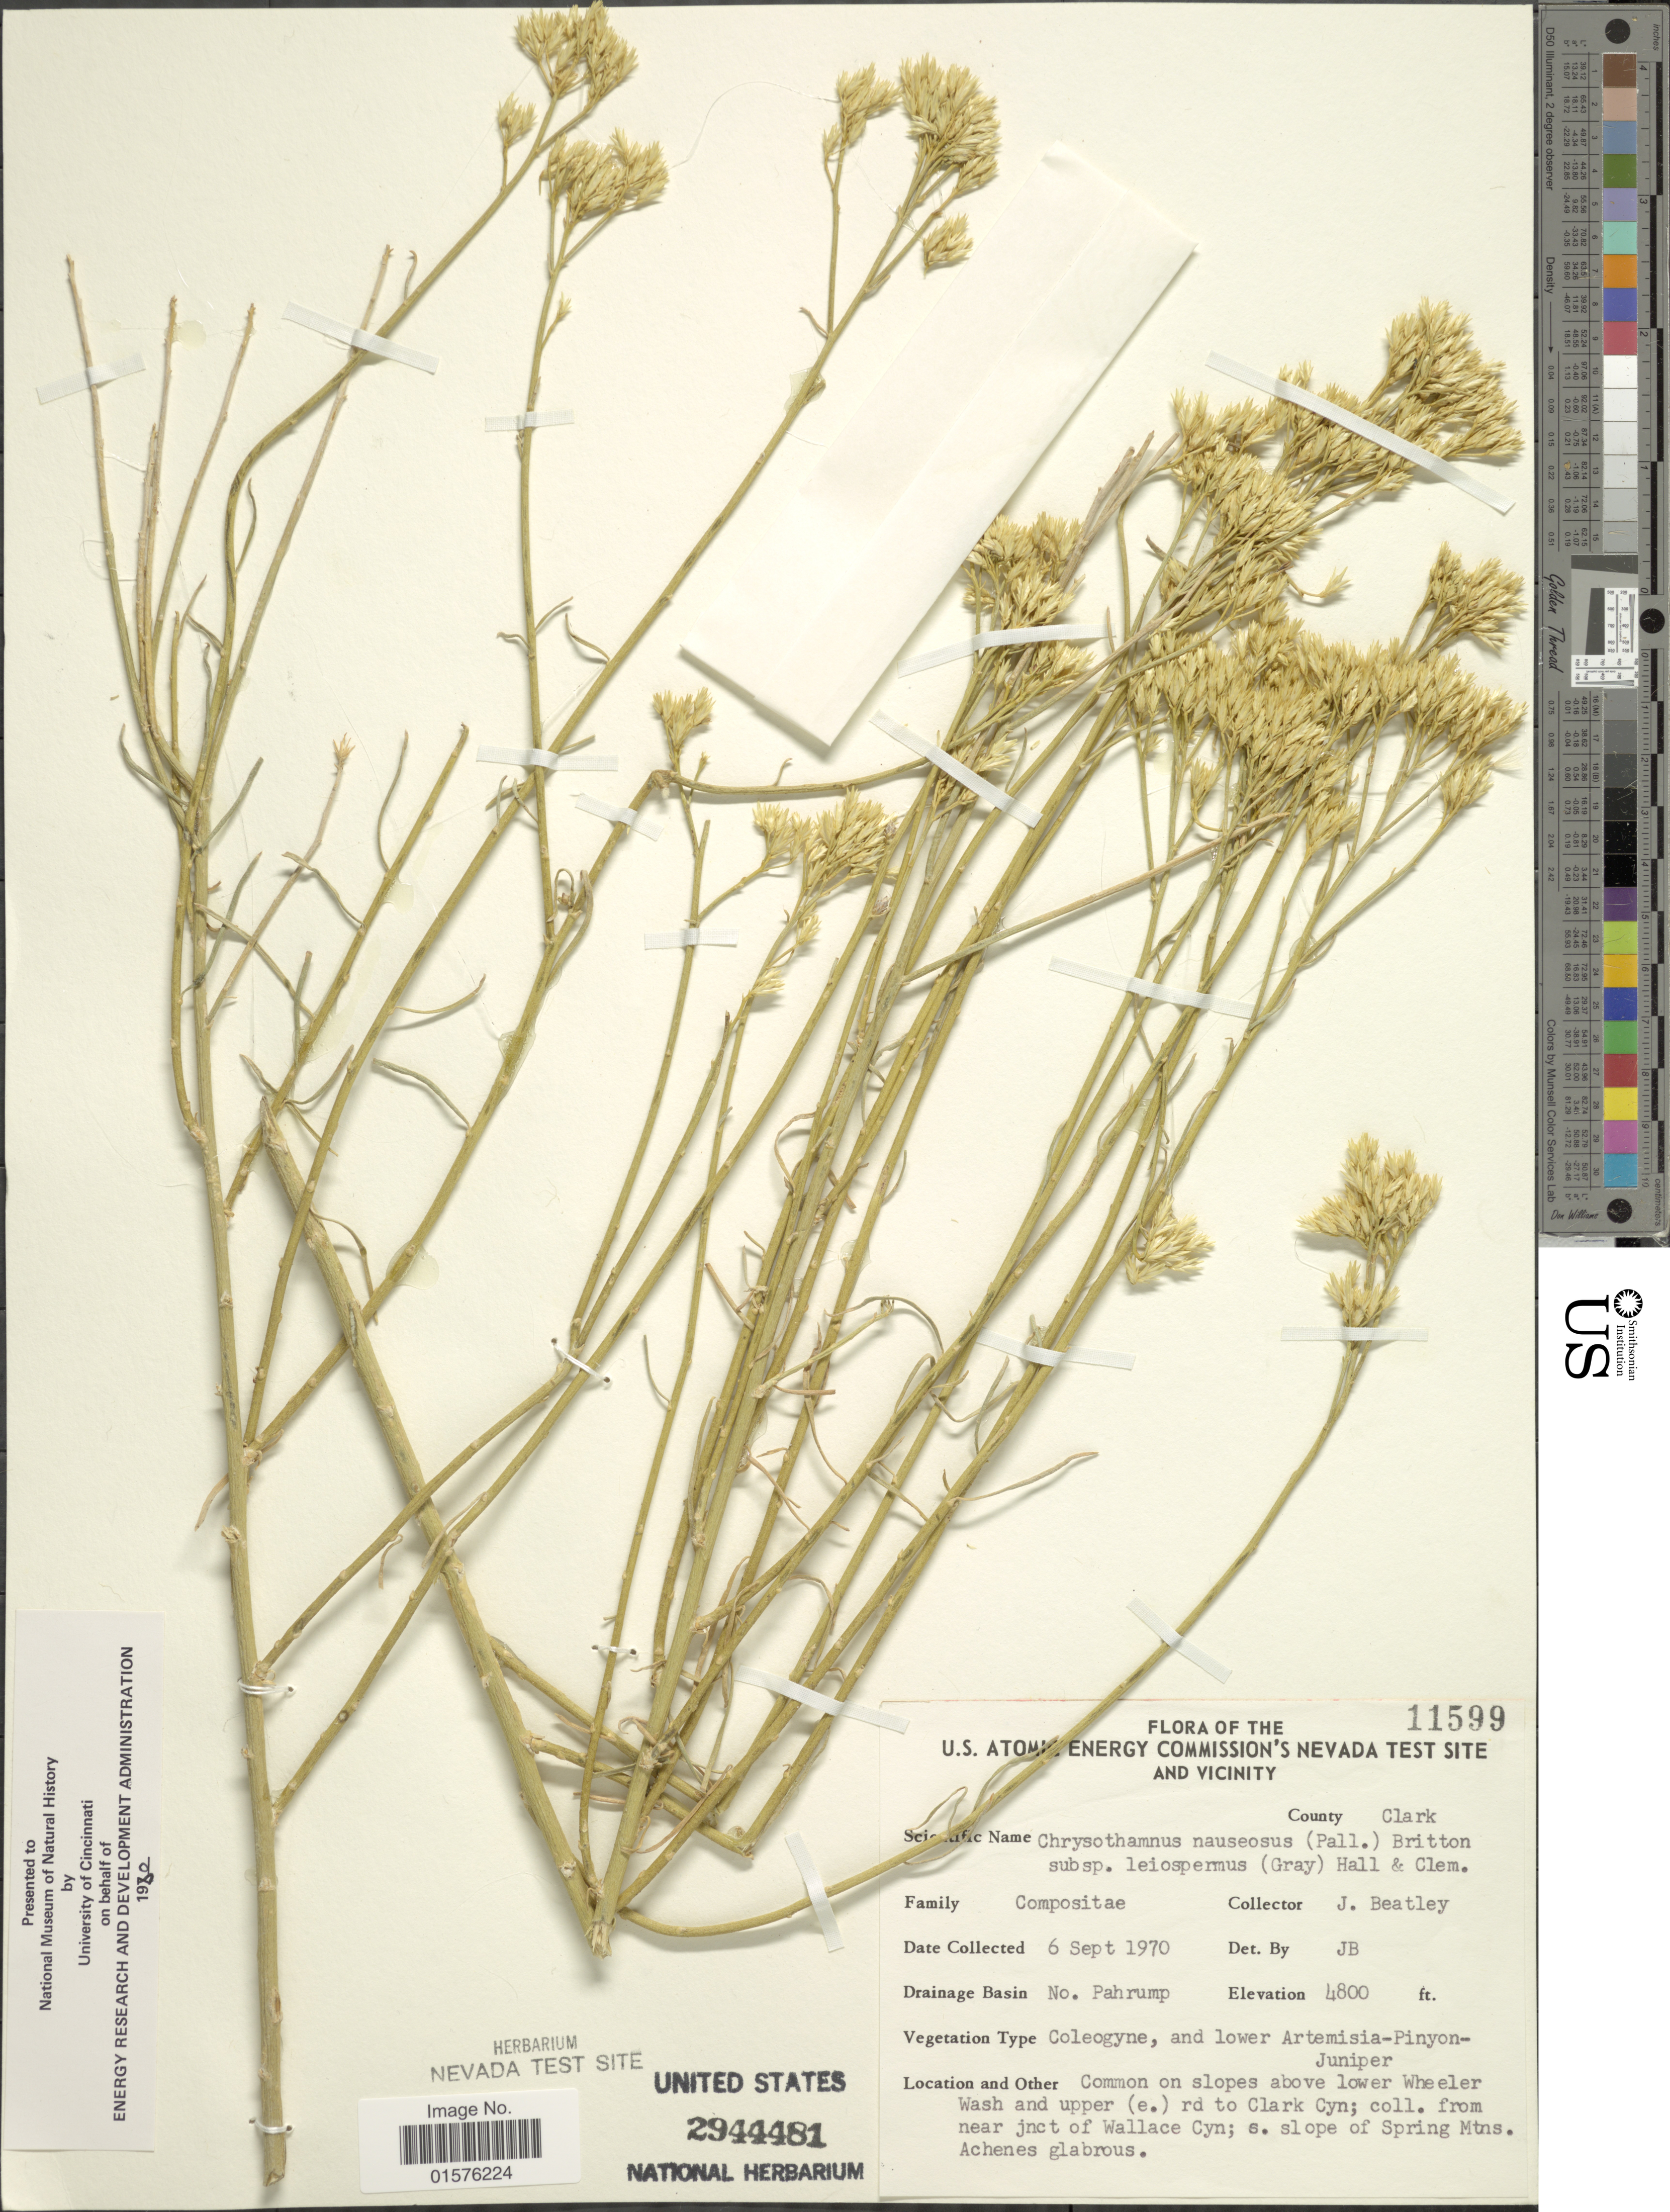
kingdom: Plantae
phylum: Tracheophyta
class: Magnoliopsida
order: Asterales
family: Asteraceae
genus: Ericameria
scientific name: Ericameria nauseosa var. leiosperma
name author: (A. Gray) G.L. Nesom & G.I. Baird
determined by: Urbatsch, Lowell E., Curator (LSU), Louisiana State University (UNITED STATES)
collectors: J. C. Beatley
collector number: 11599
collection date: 1970-09-06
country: United States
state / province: Nevada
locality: The U.S. Atomic Energy Commision's Nevada test site and vicinity, County: Nye, Drainage basin: No. Pahrump, above lowe Wheeler Wash upper (e.) rd to Clark Cyn; coll. from near jncrt of Wallace Cyn; s. slope of Spring Mtns.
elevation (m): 1463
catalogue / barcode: US 2944481